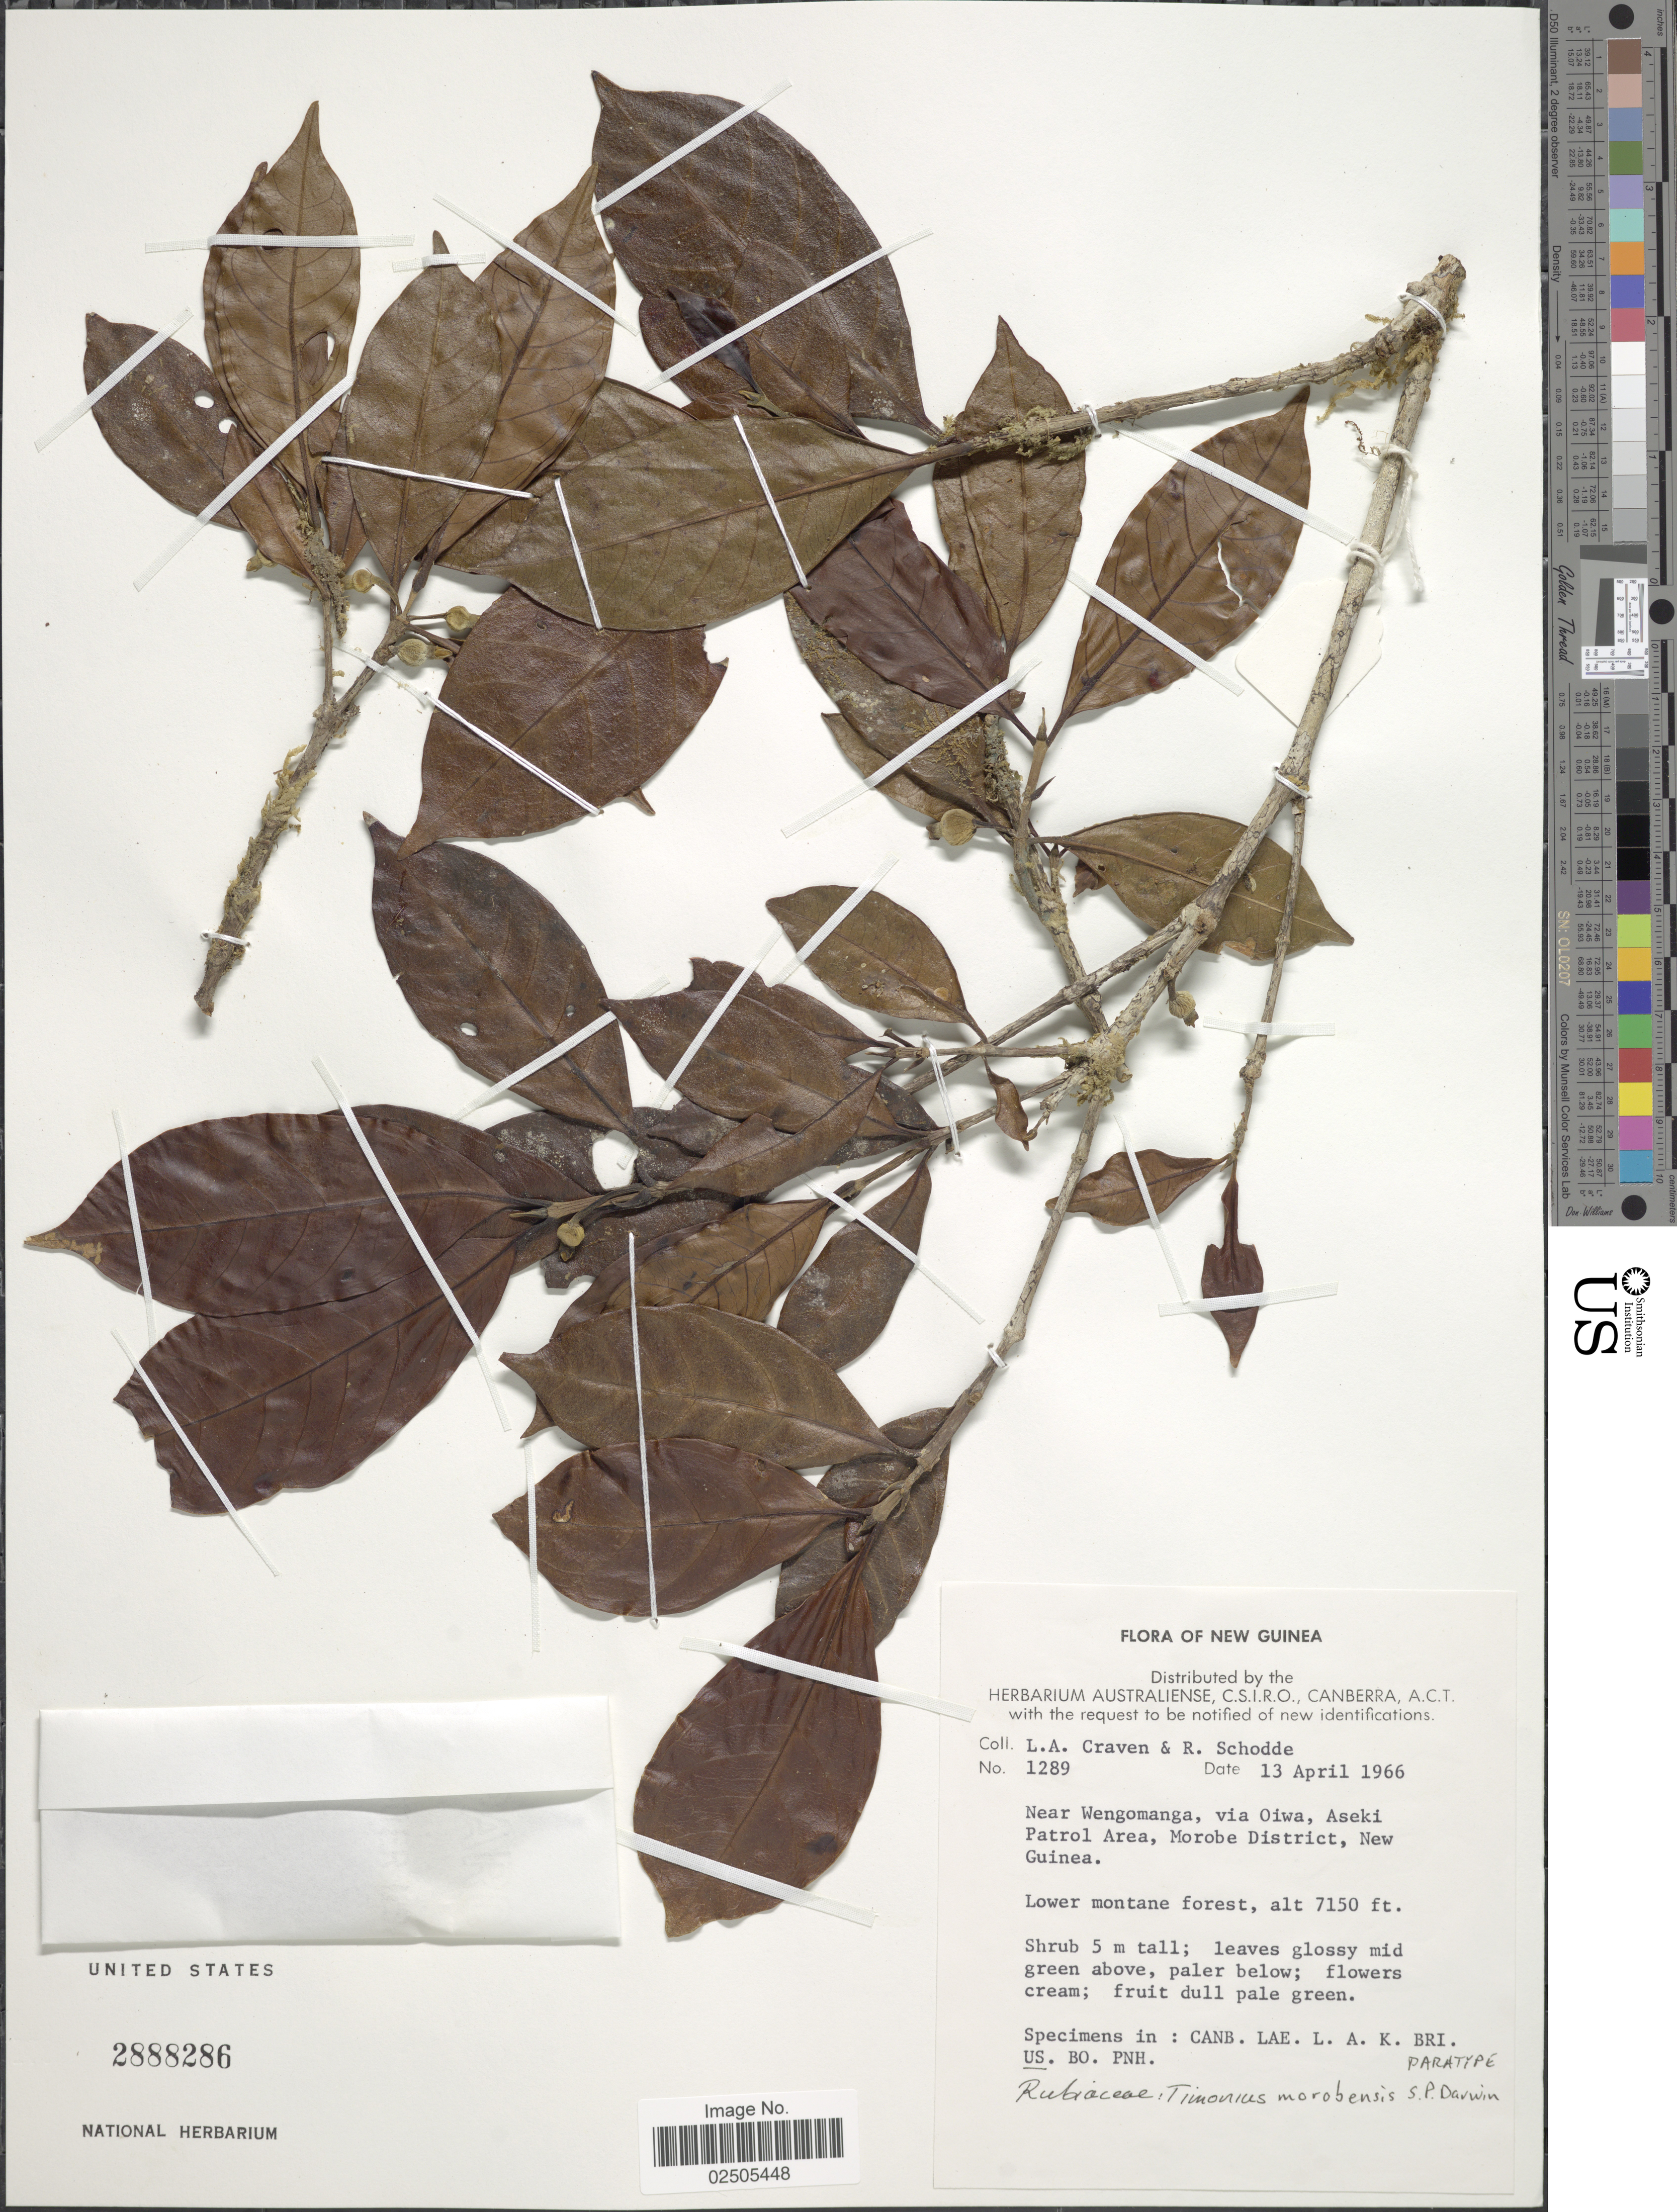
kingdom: Plantae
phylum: Tracheophyta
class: Magnoliopsida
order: Gentianales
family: Rubiaceae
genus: Timonius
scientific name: Timonius morobensis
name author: S.P. Darwin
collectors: L. A. Craven & R. Schodde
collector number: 1289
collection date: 1966-04-13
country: Papua New Guinea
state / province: Morobe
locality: New Guinea, Near Wengomanga, via Oiwa, Aseki Patrol Area, Morobe District, New Guinea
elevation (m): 2179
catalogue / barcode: US 2888286